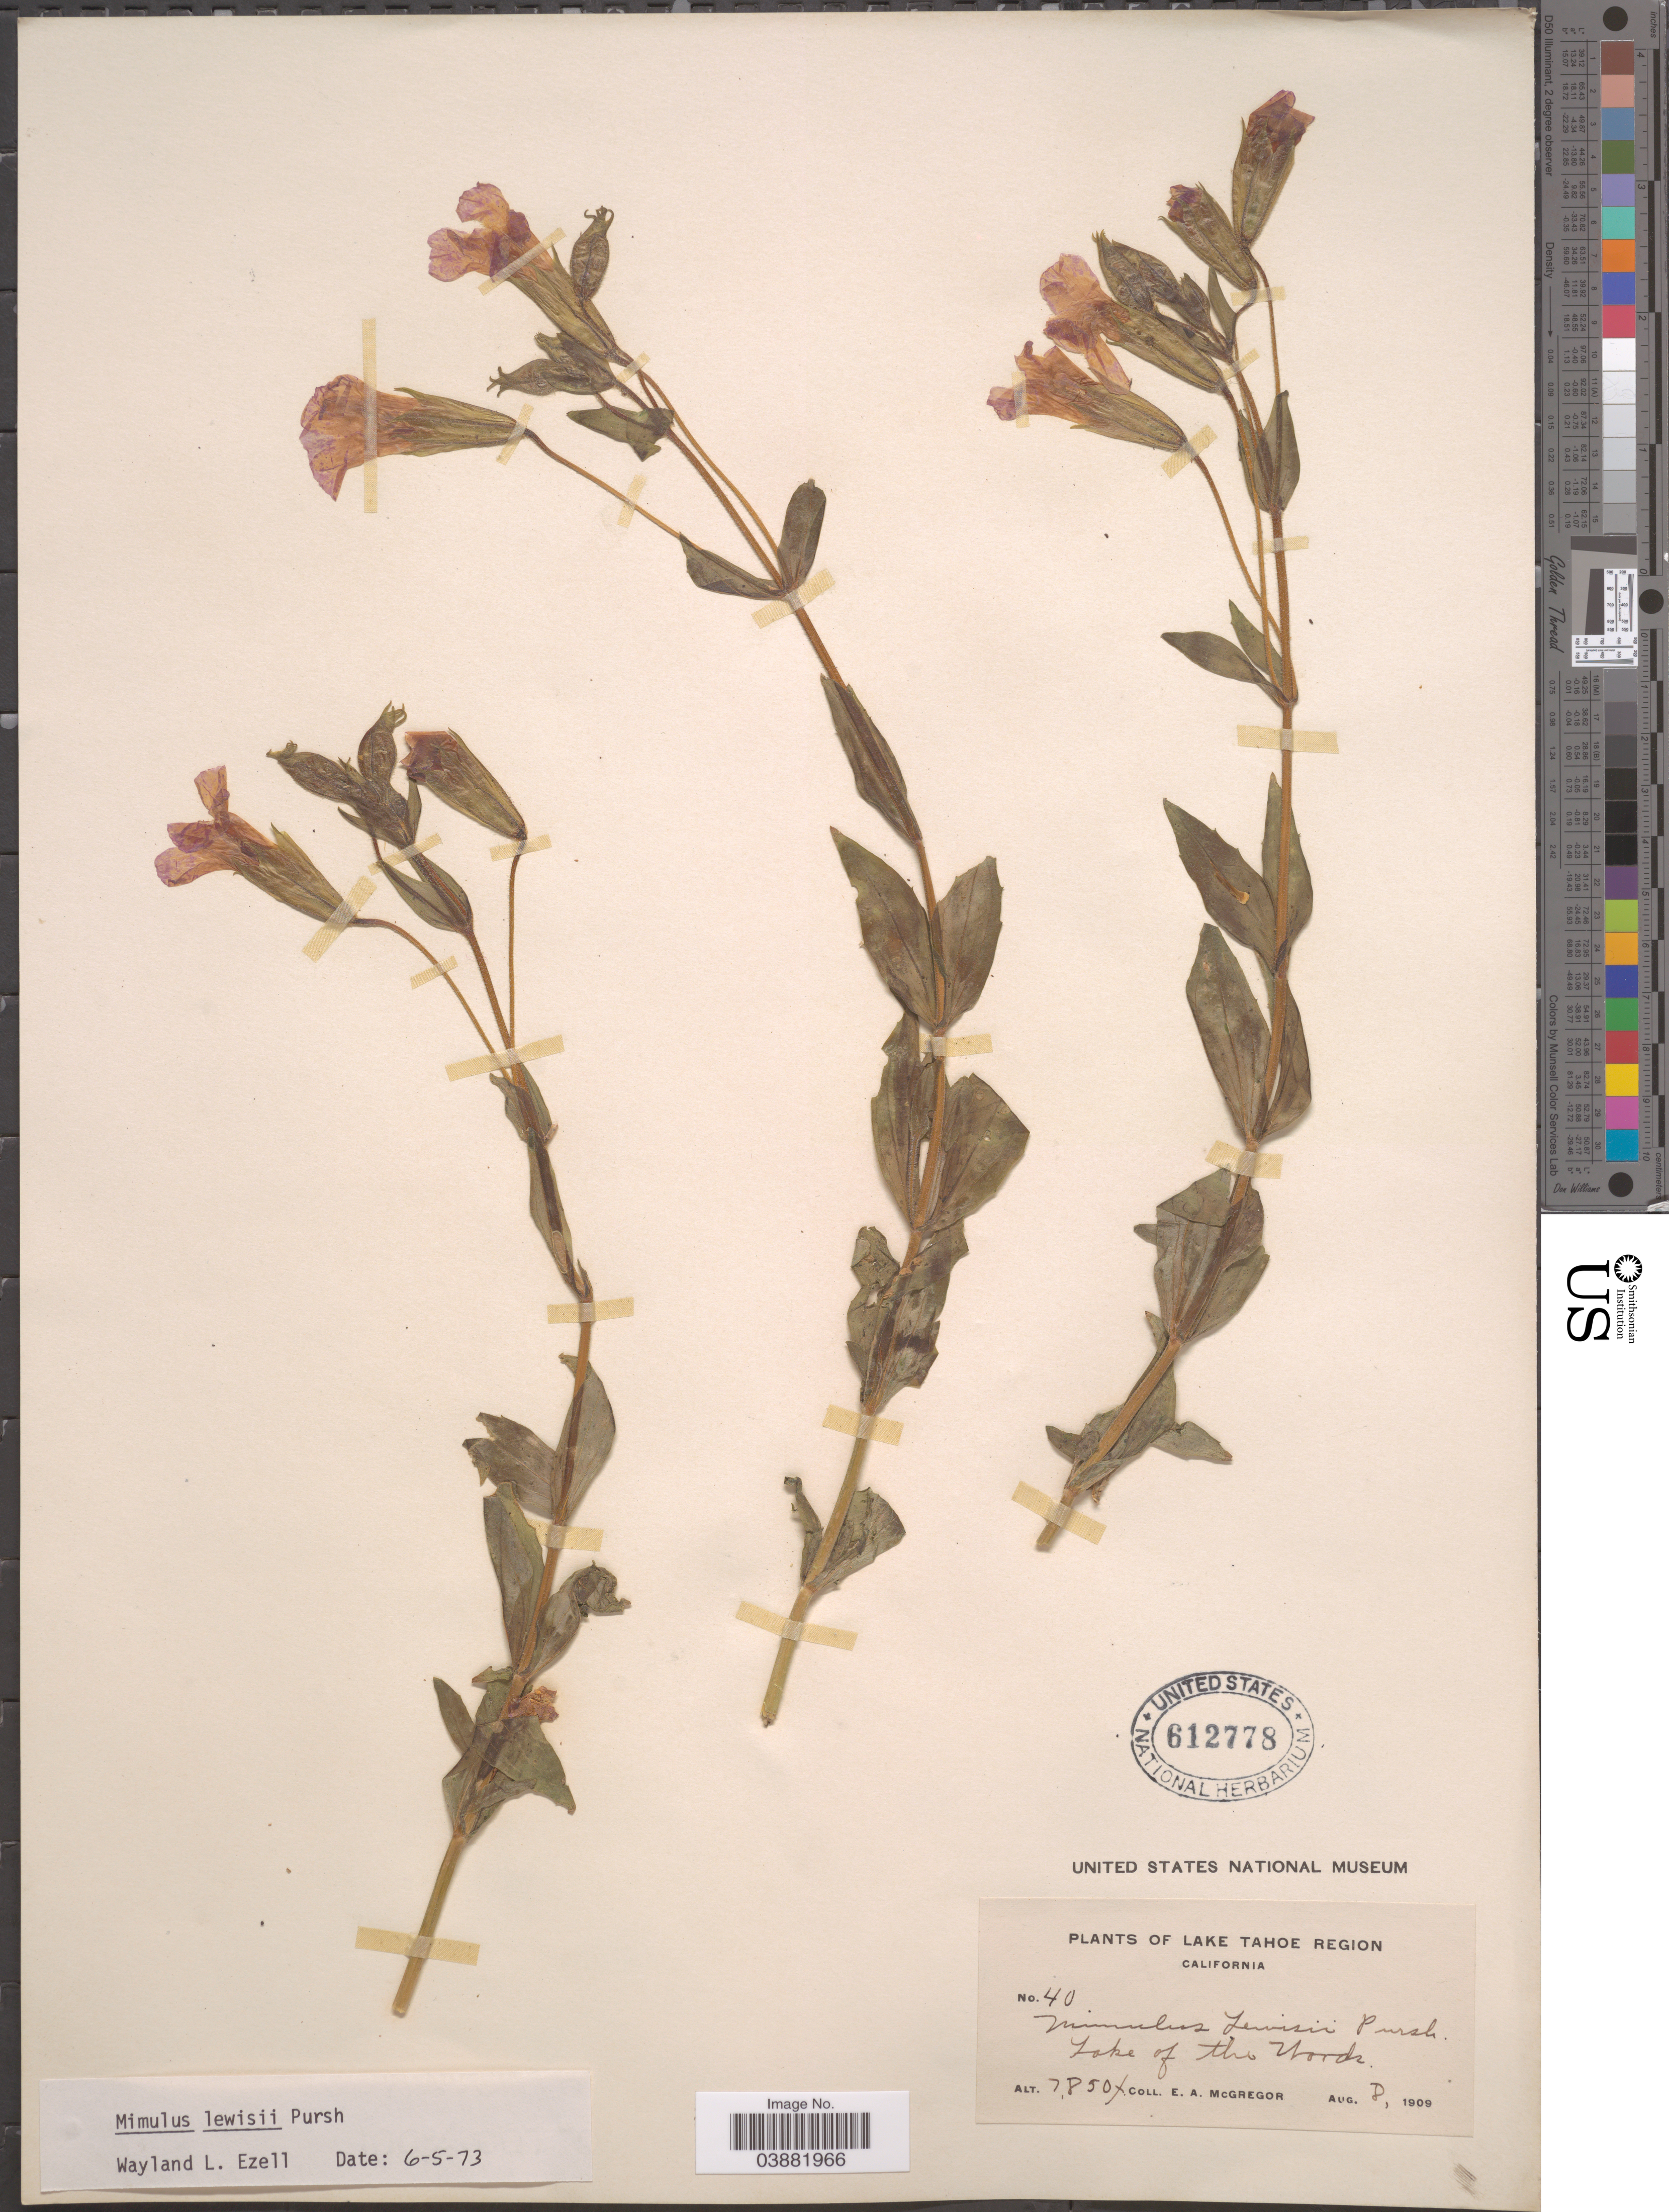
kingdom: Plantae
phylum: Tracheophyta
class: Magnoliopsida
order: Lamiales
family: Phrymaceae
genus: Mimulus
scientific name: Mimulus lewisii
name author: Pursh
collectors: E. A. McGregor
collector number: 7850f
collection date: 1909-08-08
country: United States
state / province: California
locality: Lake Tahoe Region. Lake of the Woods.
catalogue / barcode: US 612778